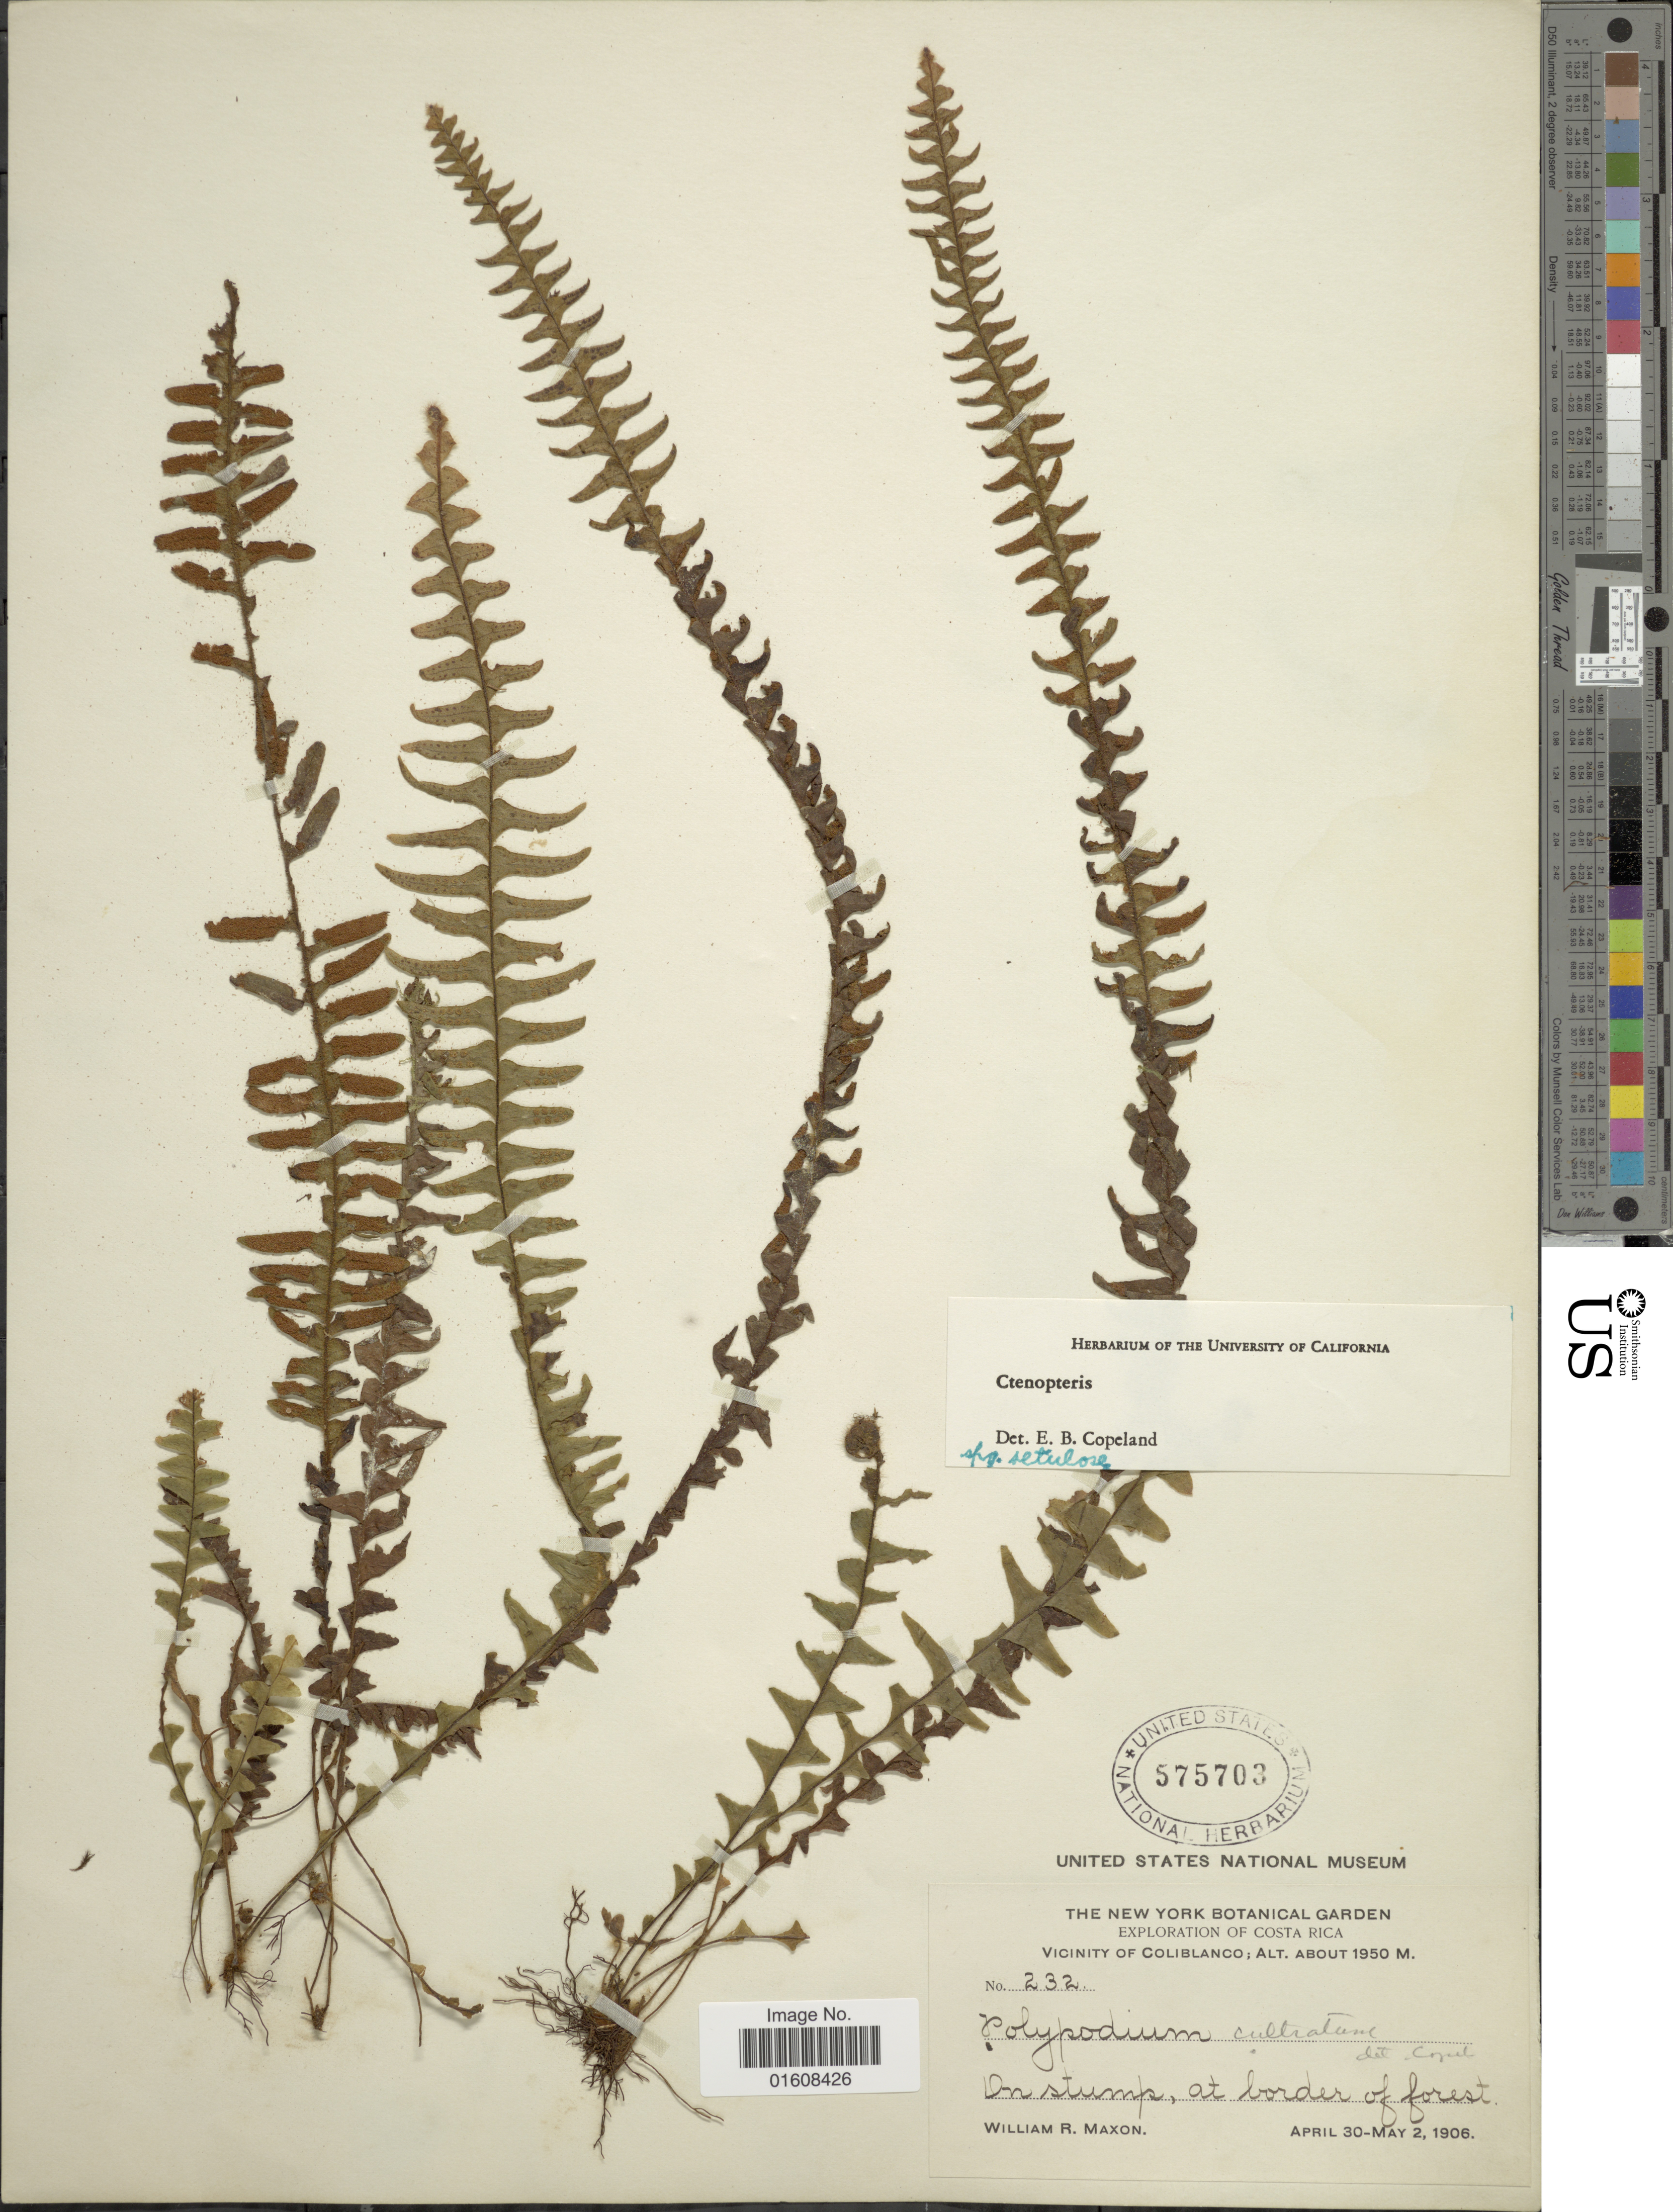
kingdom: Plantae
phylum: Tracheophyta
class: Polypodiopsida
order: Polypodiales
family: Polypodiaceae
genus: Alansmia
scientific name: Alansmia lanigera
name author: (Desv.) Moguel & M. Kessler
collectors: W. R. Maxon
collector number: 232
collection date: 1906-04-30/1906-05-02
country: Costa Rica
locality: Vicinity of Coliblanco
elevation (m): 1950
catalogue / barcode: US 575703